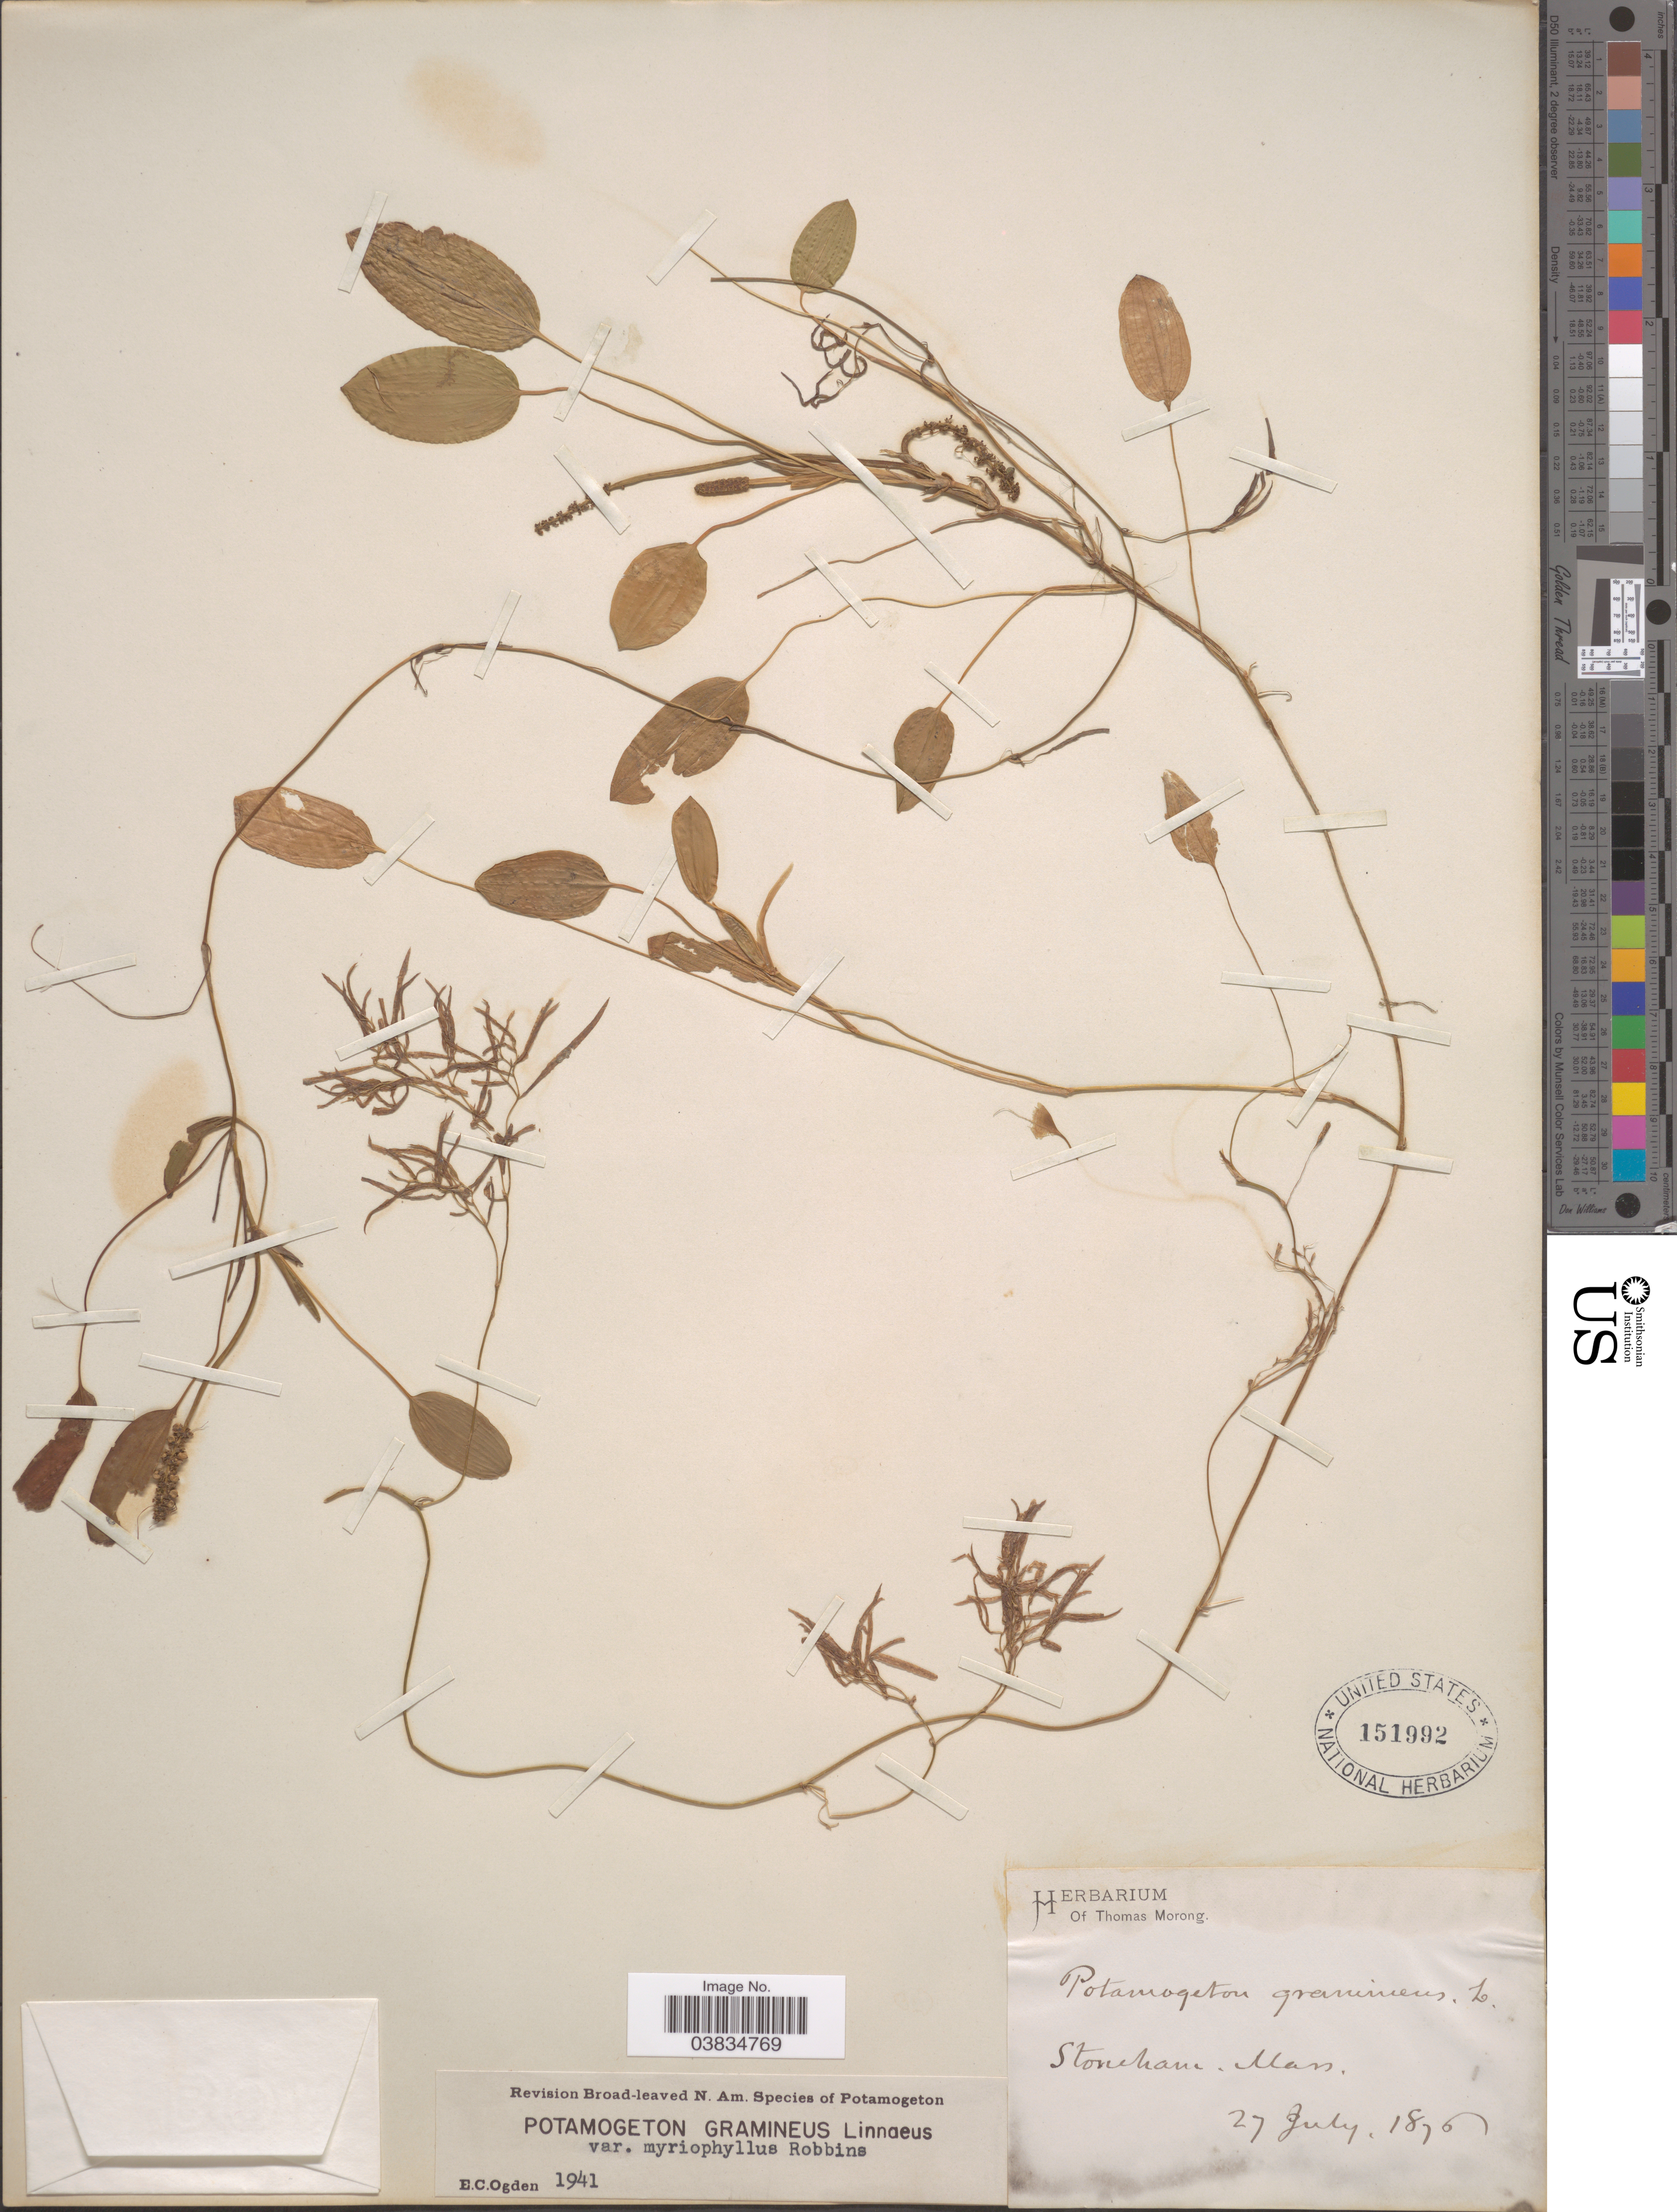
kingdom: Plantae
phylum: Tracheophyta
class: Liliopsida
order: Alismatales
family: Potamogetonaceae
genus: Potamogeton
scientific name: Potamogeton gramineus var. myriophyllus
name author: J.W. Robbins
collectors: ex Herb. T. Morong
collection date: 1876-07-27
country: United States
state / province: Massachusetts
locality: Stoneham.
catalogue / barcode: US 151992